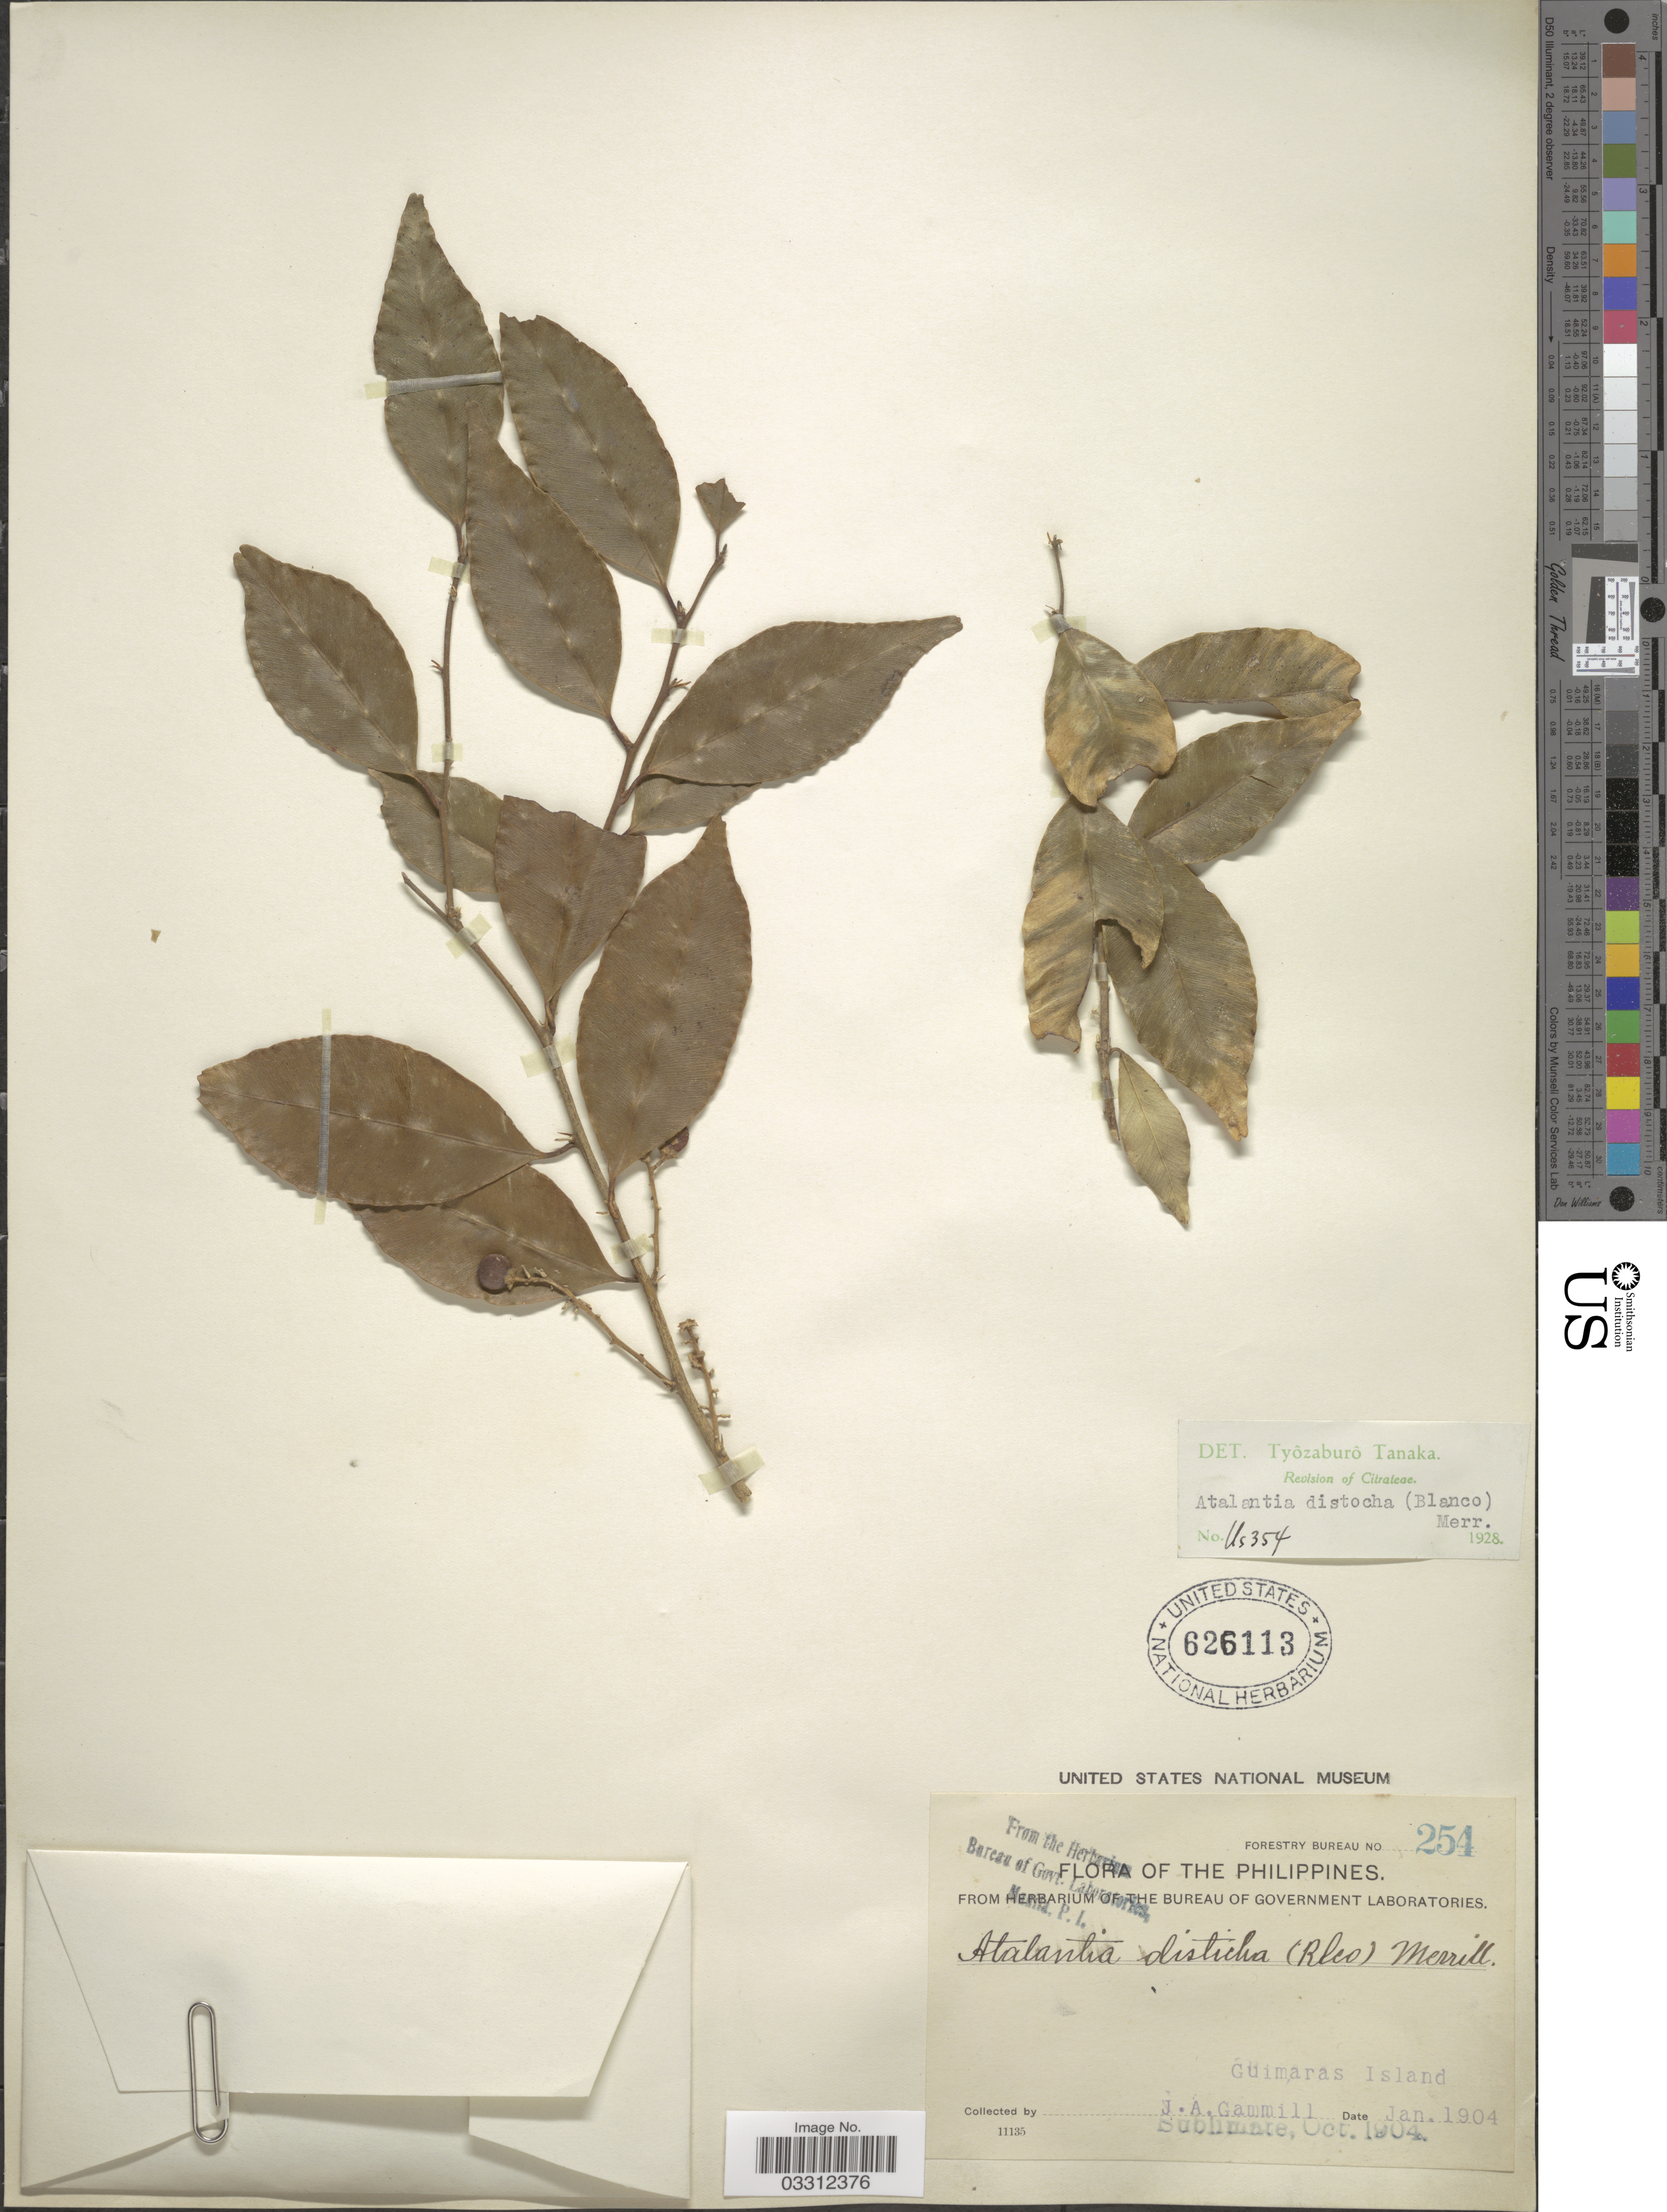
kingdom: Plantae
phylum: Tracheophyta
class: Magnoliopsida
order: Sapindales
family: Rutaceae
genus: Atalantia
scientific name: Atalantia racemosa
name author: Wight ex Hook.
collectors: J. Gammill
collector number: Forestry Bureau 254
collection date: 1904-01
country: Philippines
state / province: Western Visayas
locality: Guimaras Island.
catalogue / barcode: US 626113